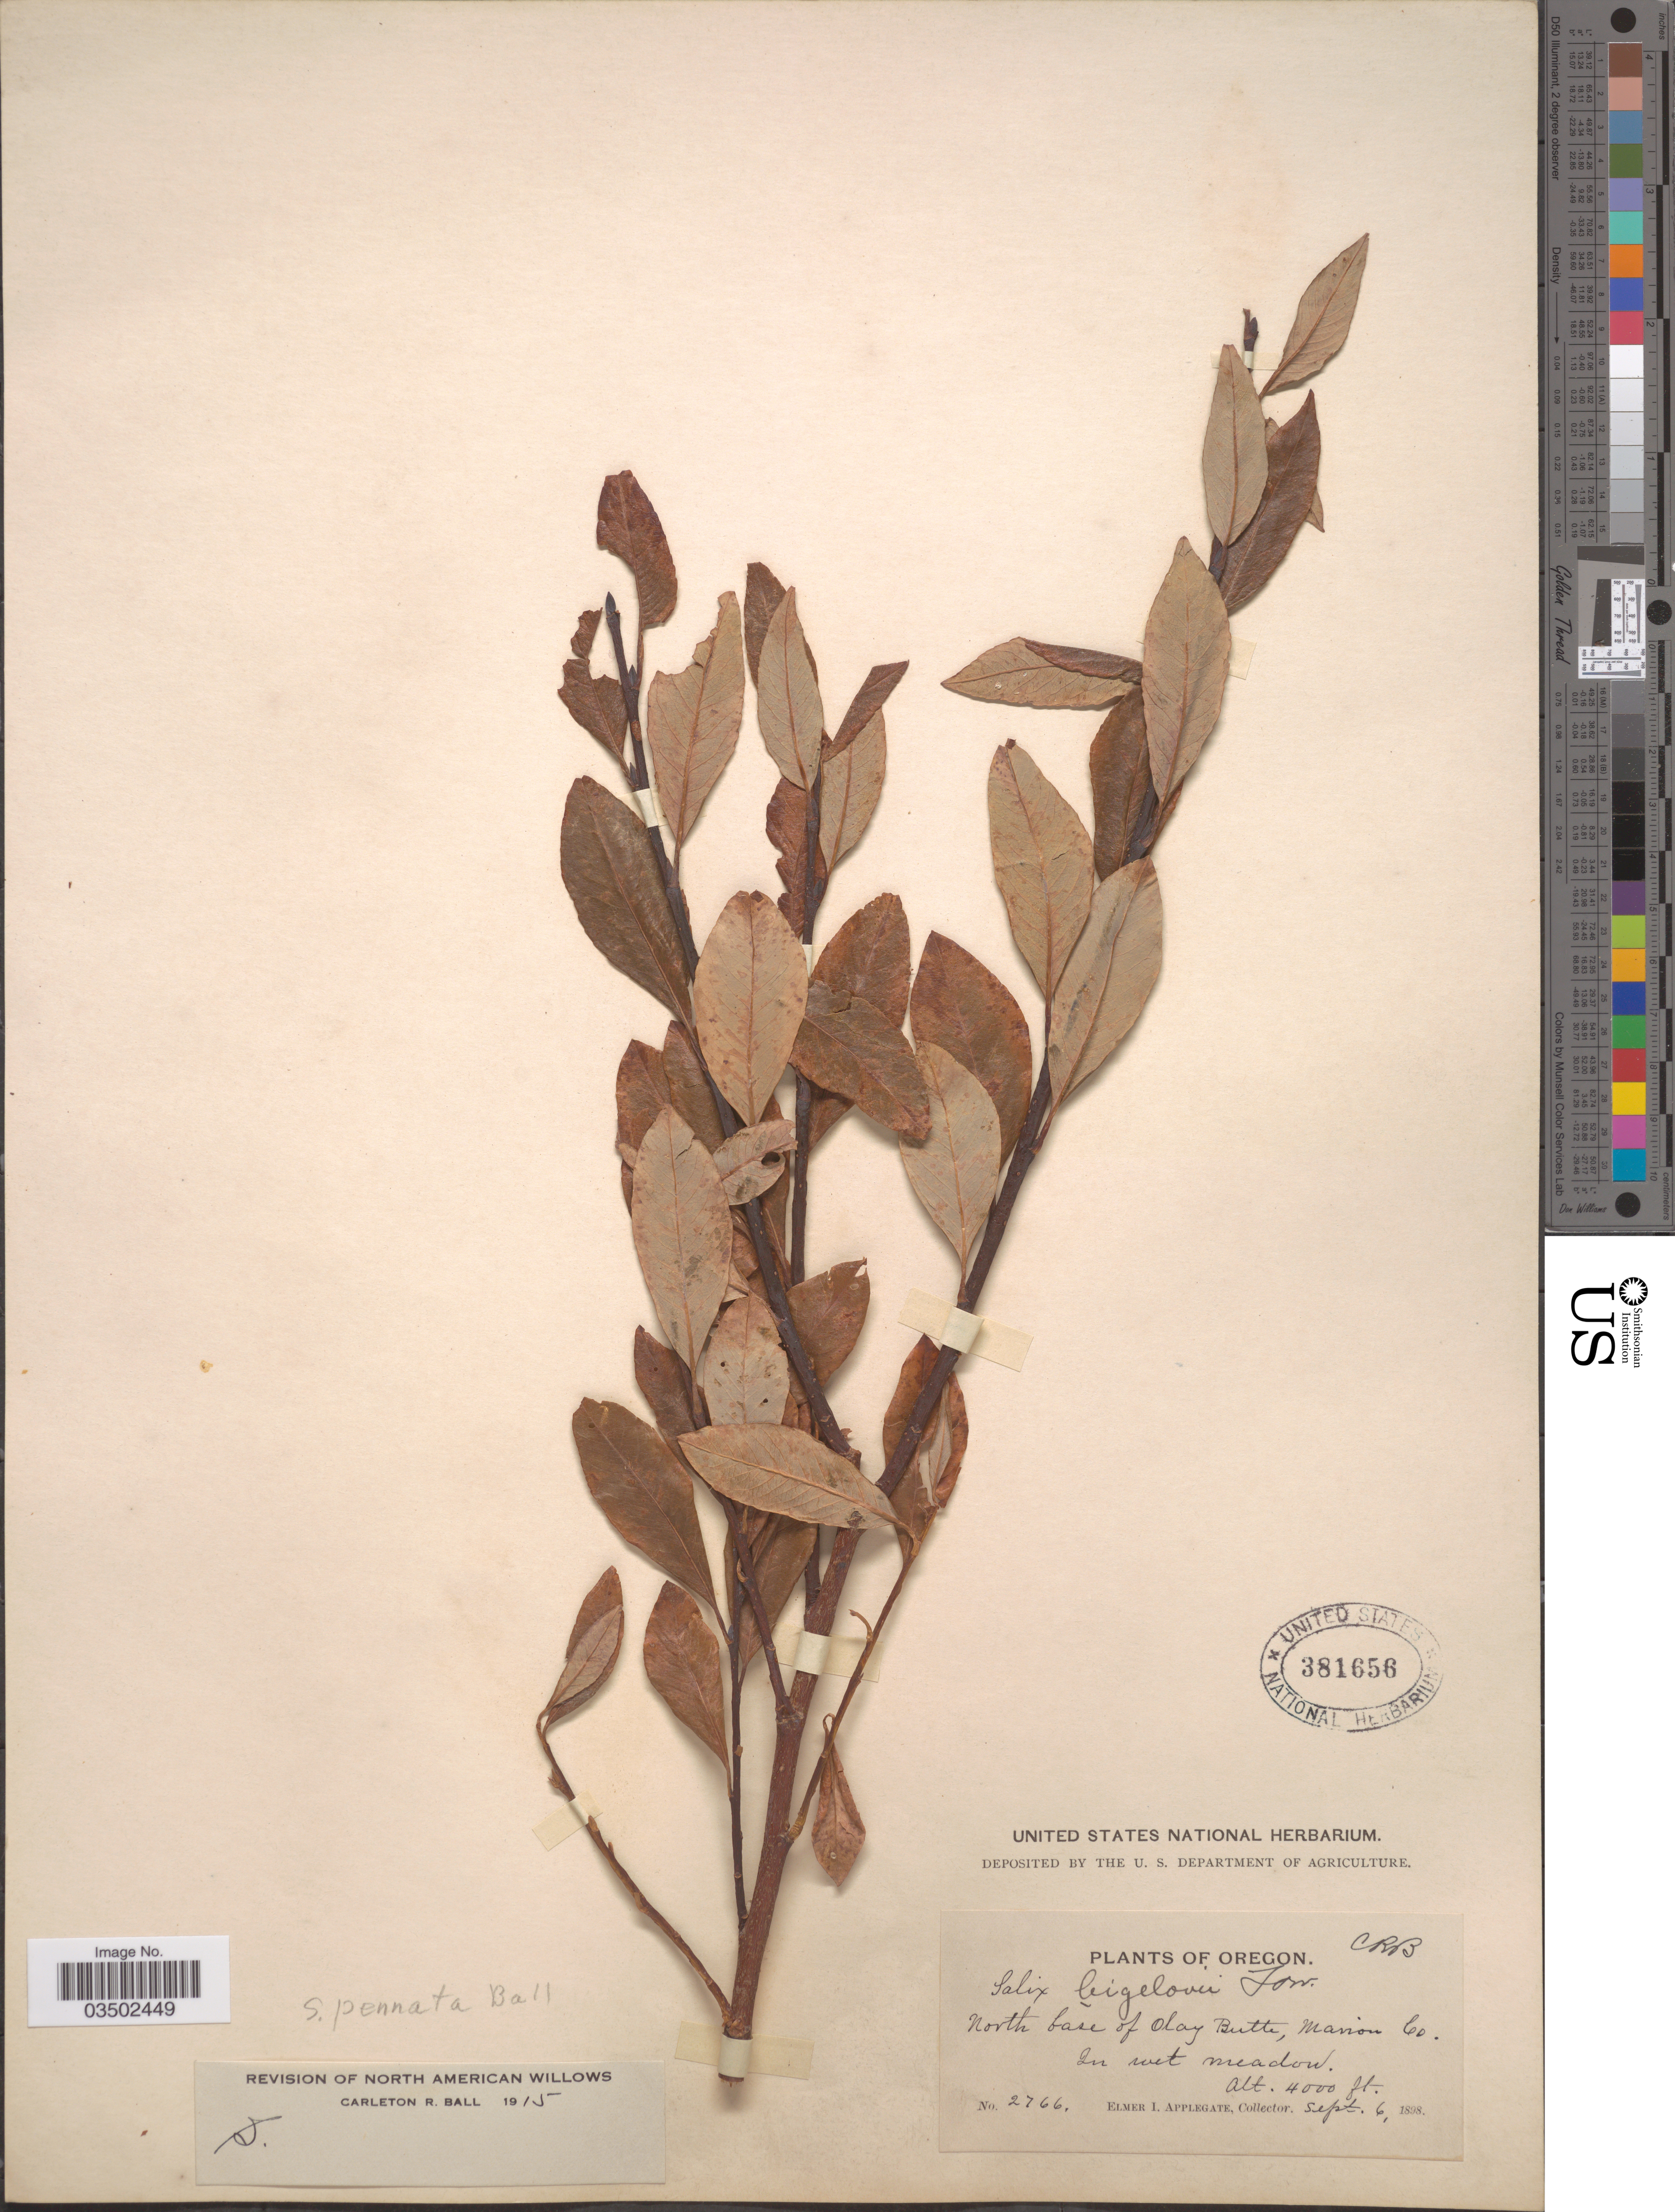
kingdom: Plantae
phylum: Tracheophyta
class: Magnoliopsida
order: Malpighiales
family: Salicaceae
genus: Salix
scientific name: Salix planifolia var. pennata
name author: (C.R. Ball) C.R. Ball ex Dutilly et al.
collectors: E. I. Applegate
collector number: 2766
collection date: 1898-09-06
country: United States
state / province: Oregon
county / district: Marion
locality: North base of Olay Butte, Marion Co.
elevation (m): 1219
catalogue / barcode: US 381656